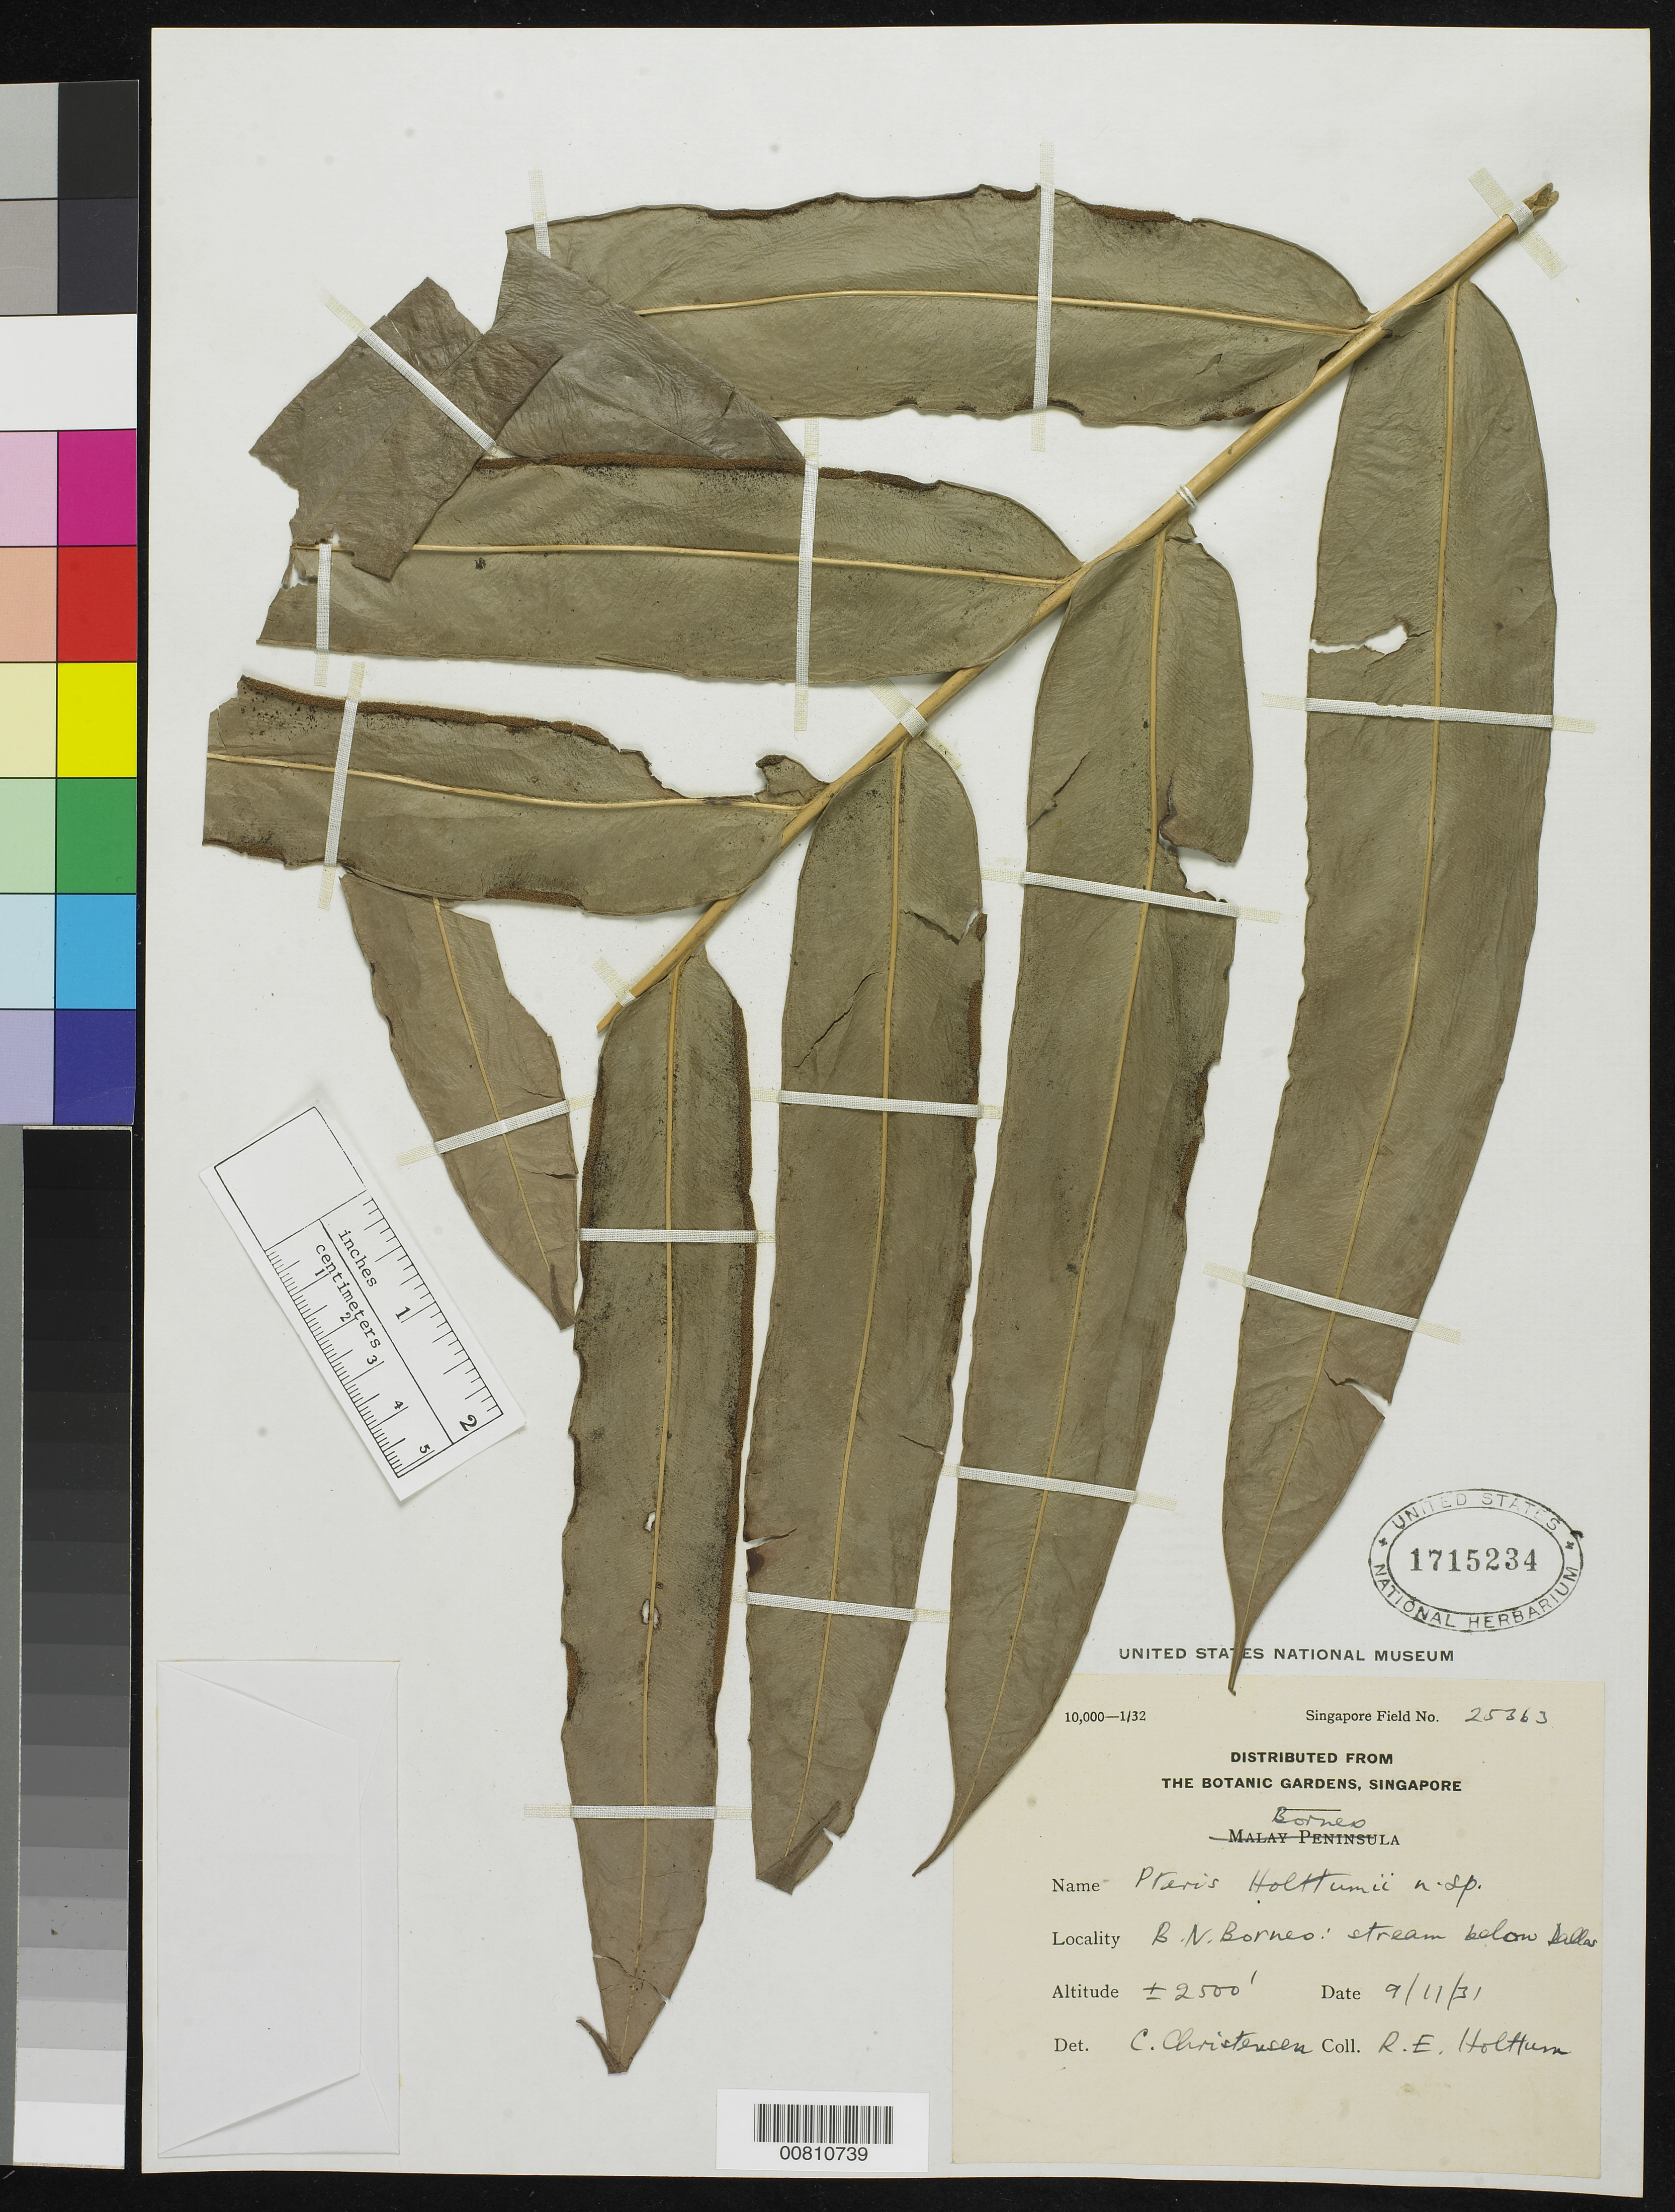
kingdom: Plantae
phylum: Tracheophyta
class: Polypodiopsida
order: Polypodiales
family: Pteridaceae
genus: Pteris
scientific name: Pteris holttumii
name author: C. Chr.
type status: Type Collection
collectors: R. E. Holttum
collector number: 25363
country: Malaysia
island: Borneo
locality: British North Borneo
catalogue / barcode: US 1715234